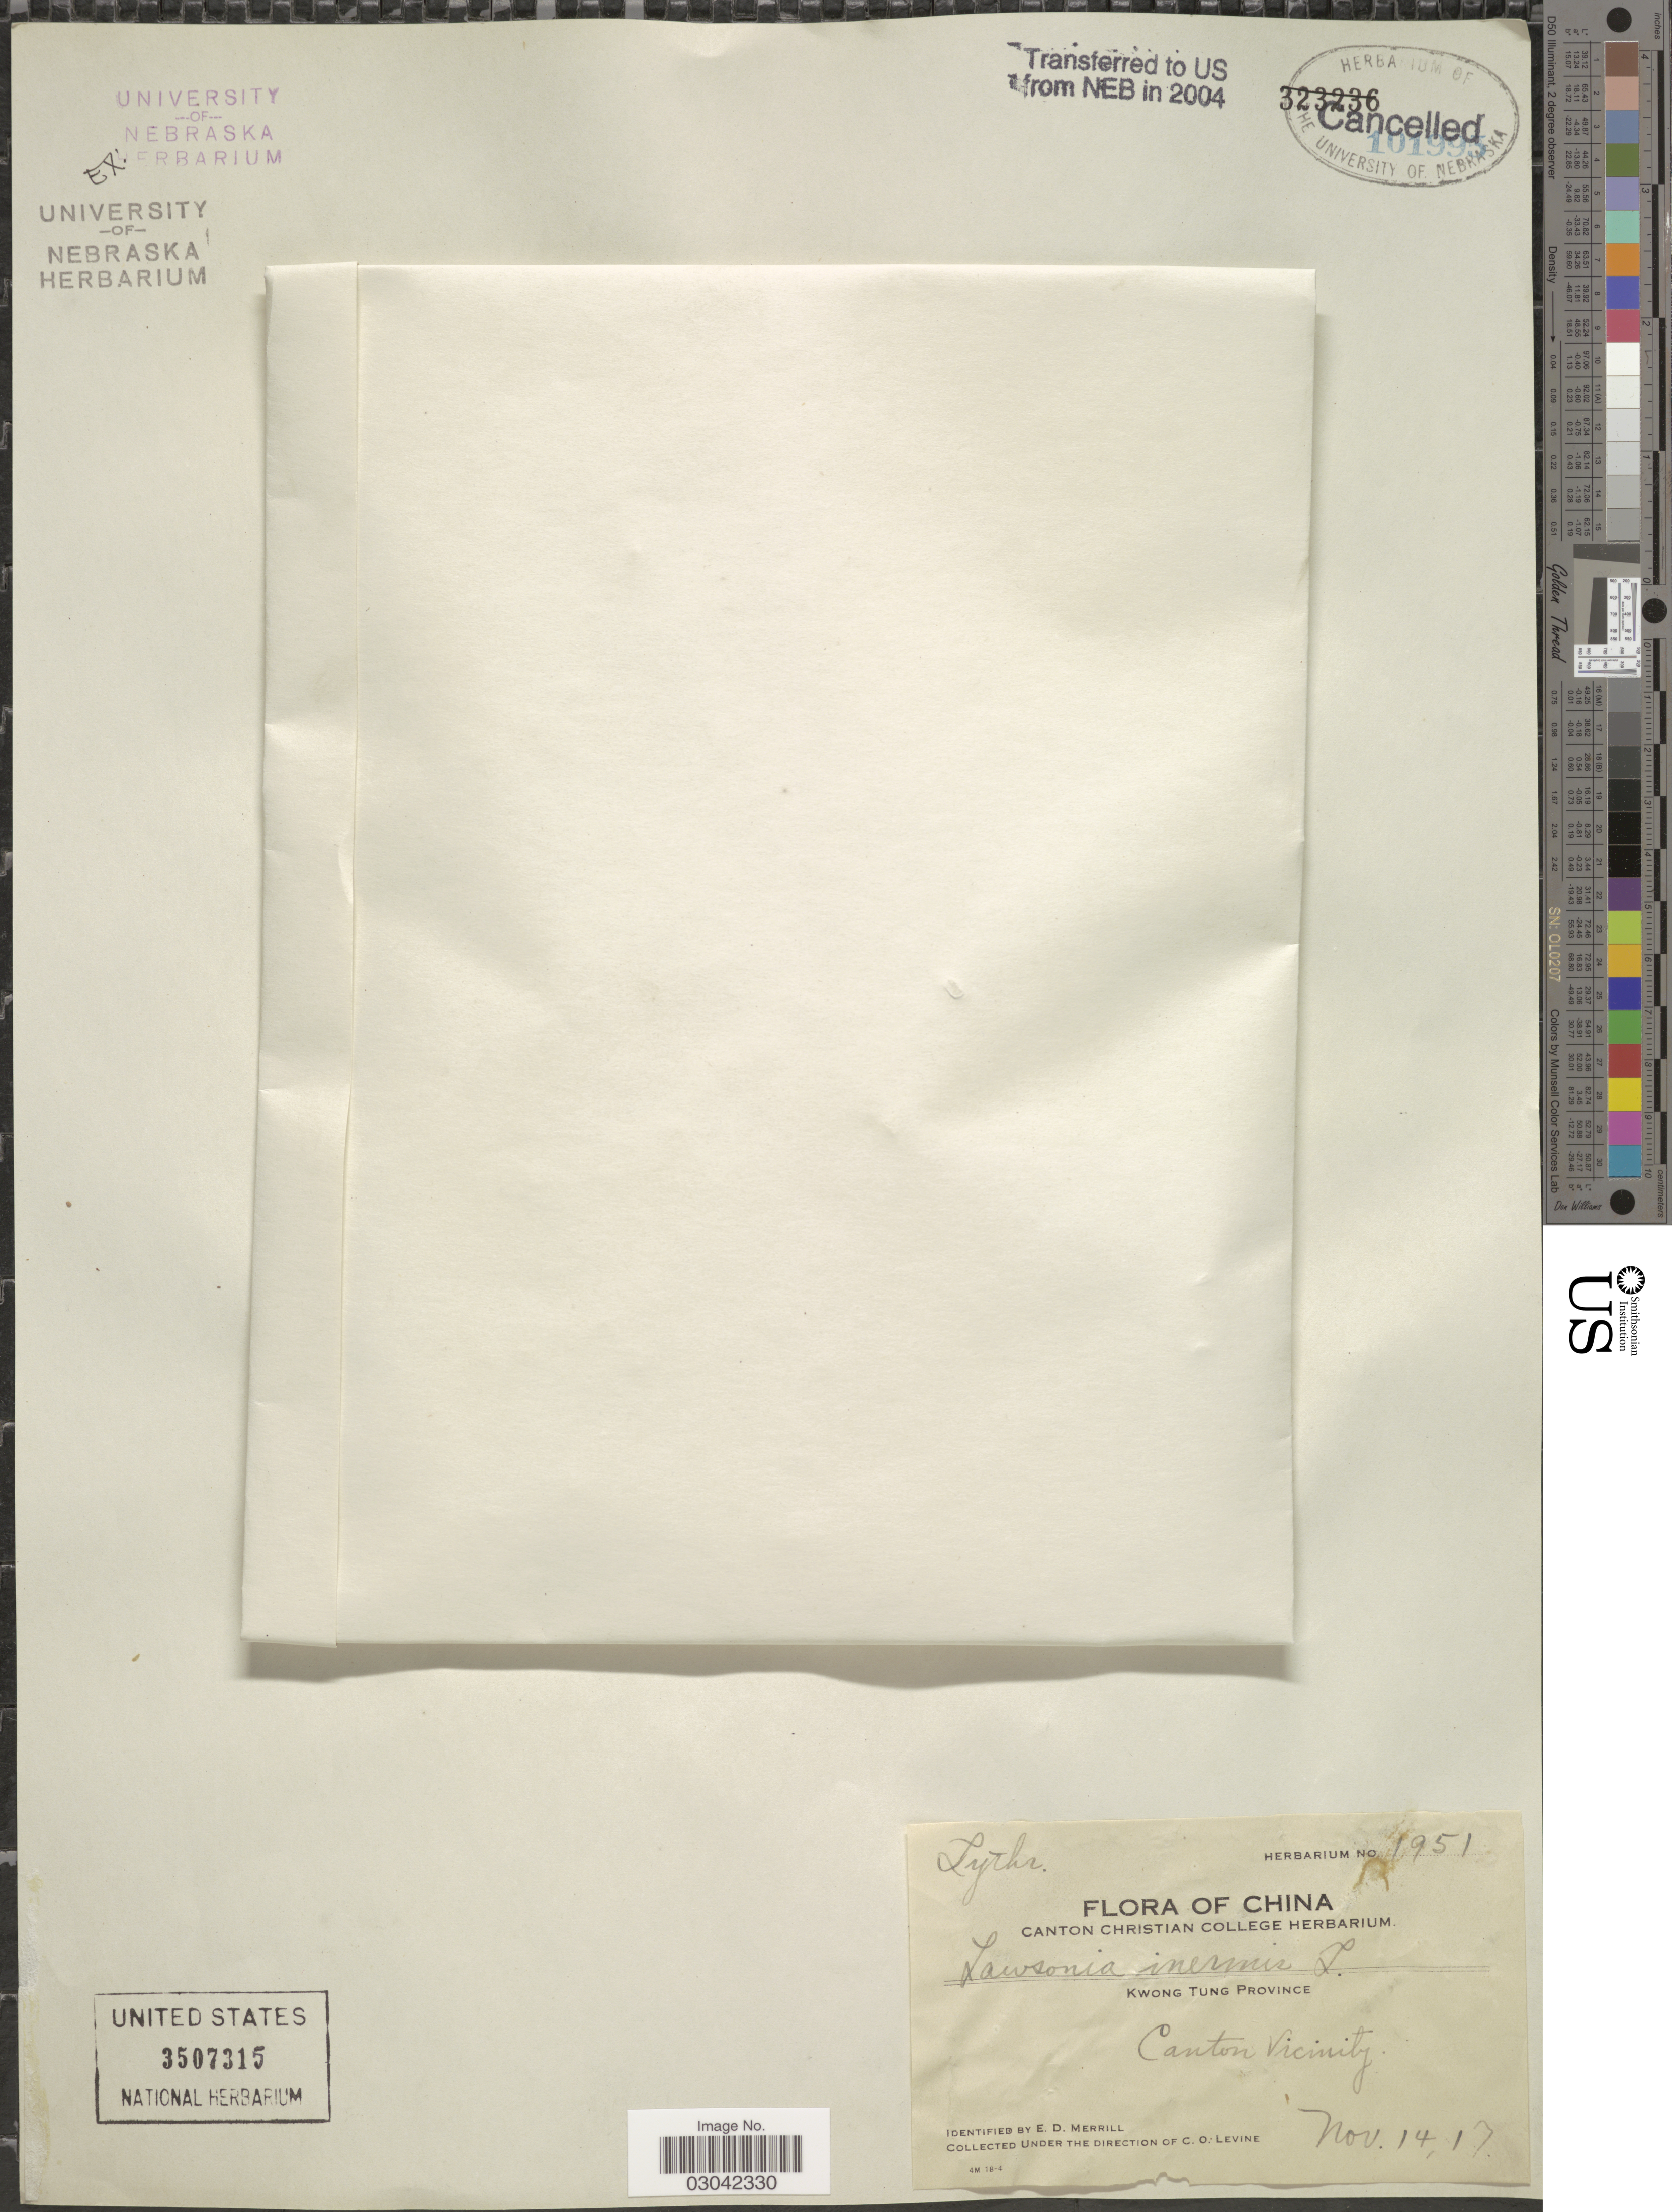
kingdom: Plantae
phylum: Tracheophyta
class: Magnoliopsida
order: Myrtales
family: Lythraceae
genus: Lawsonia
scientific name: Lawsonia inermis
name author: L.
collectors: C. O. Levine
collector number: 1951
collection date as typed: Transcribed d/m/y: 14/11/17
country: China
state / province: Guangdong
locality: Kwong Tung Province. Canton Vicinity.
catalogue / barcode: US 3507315